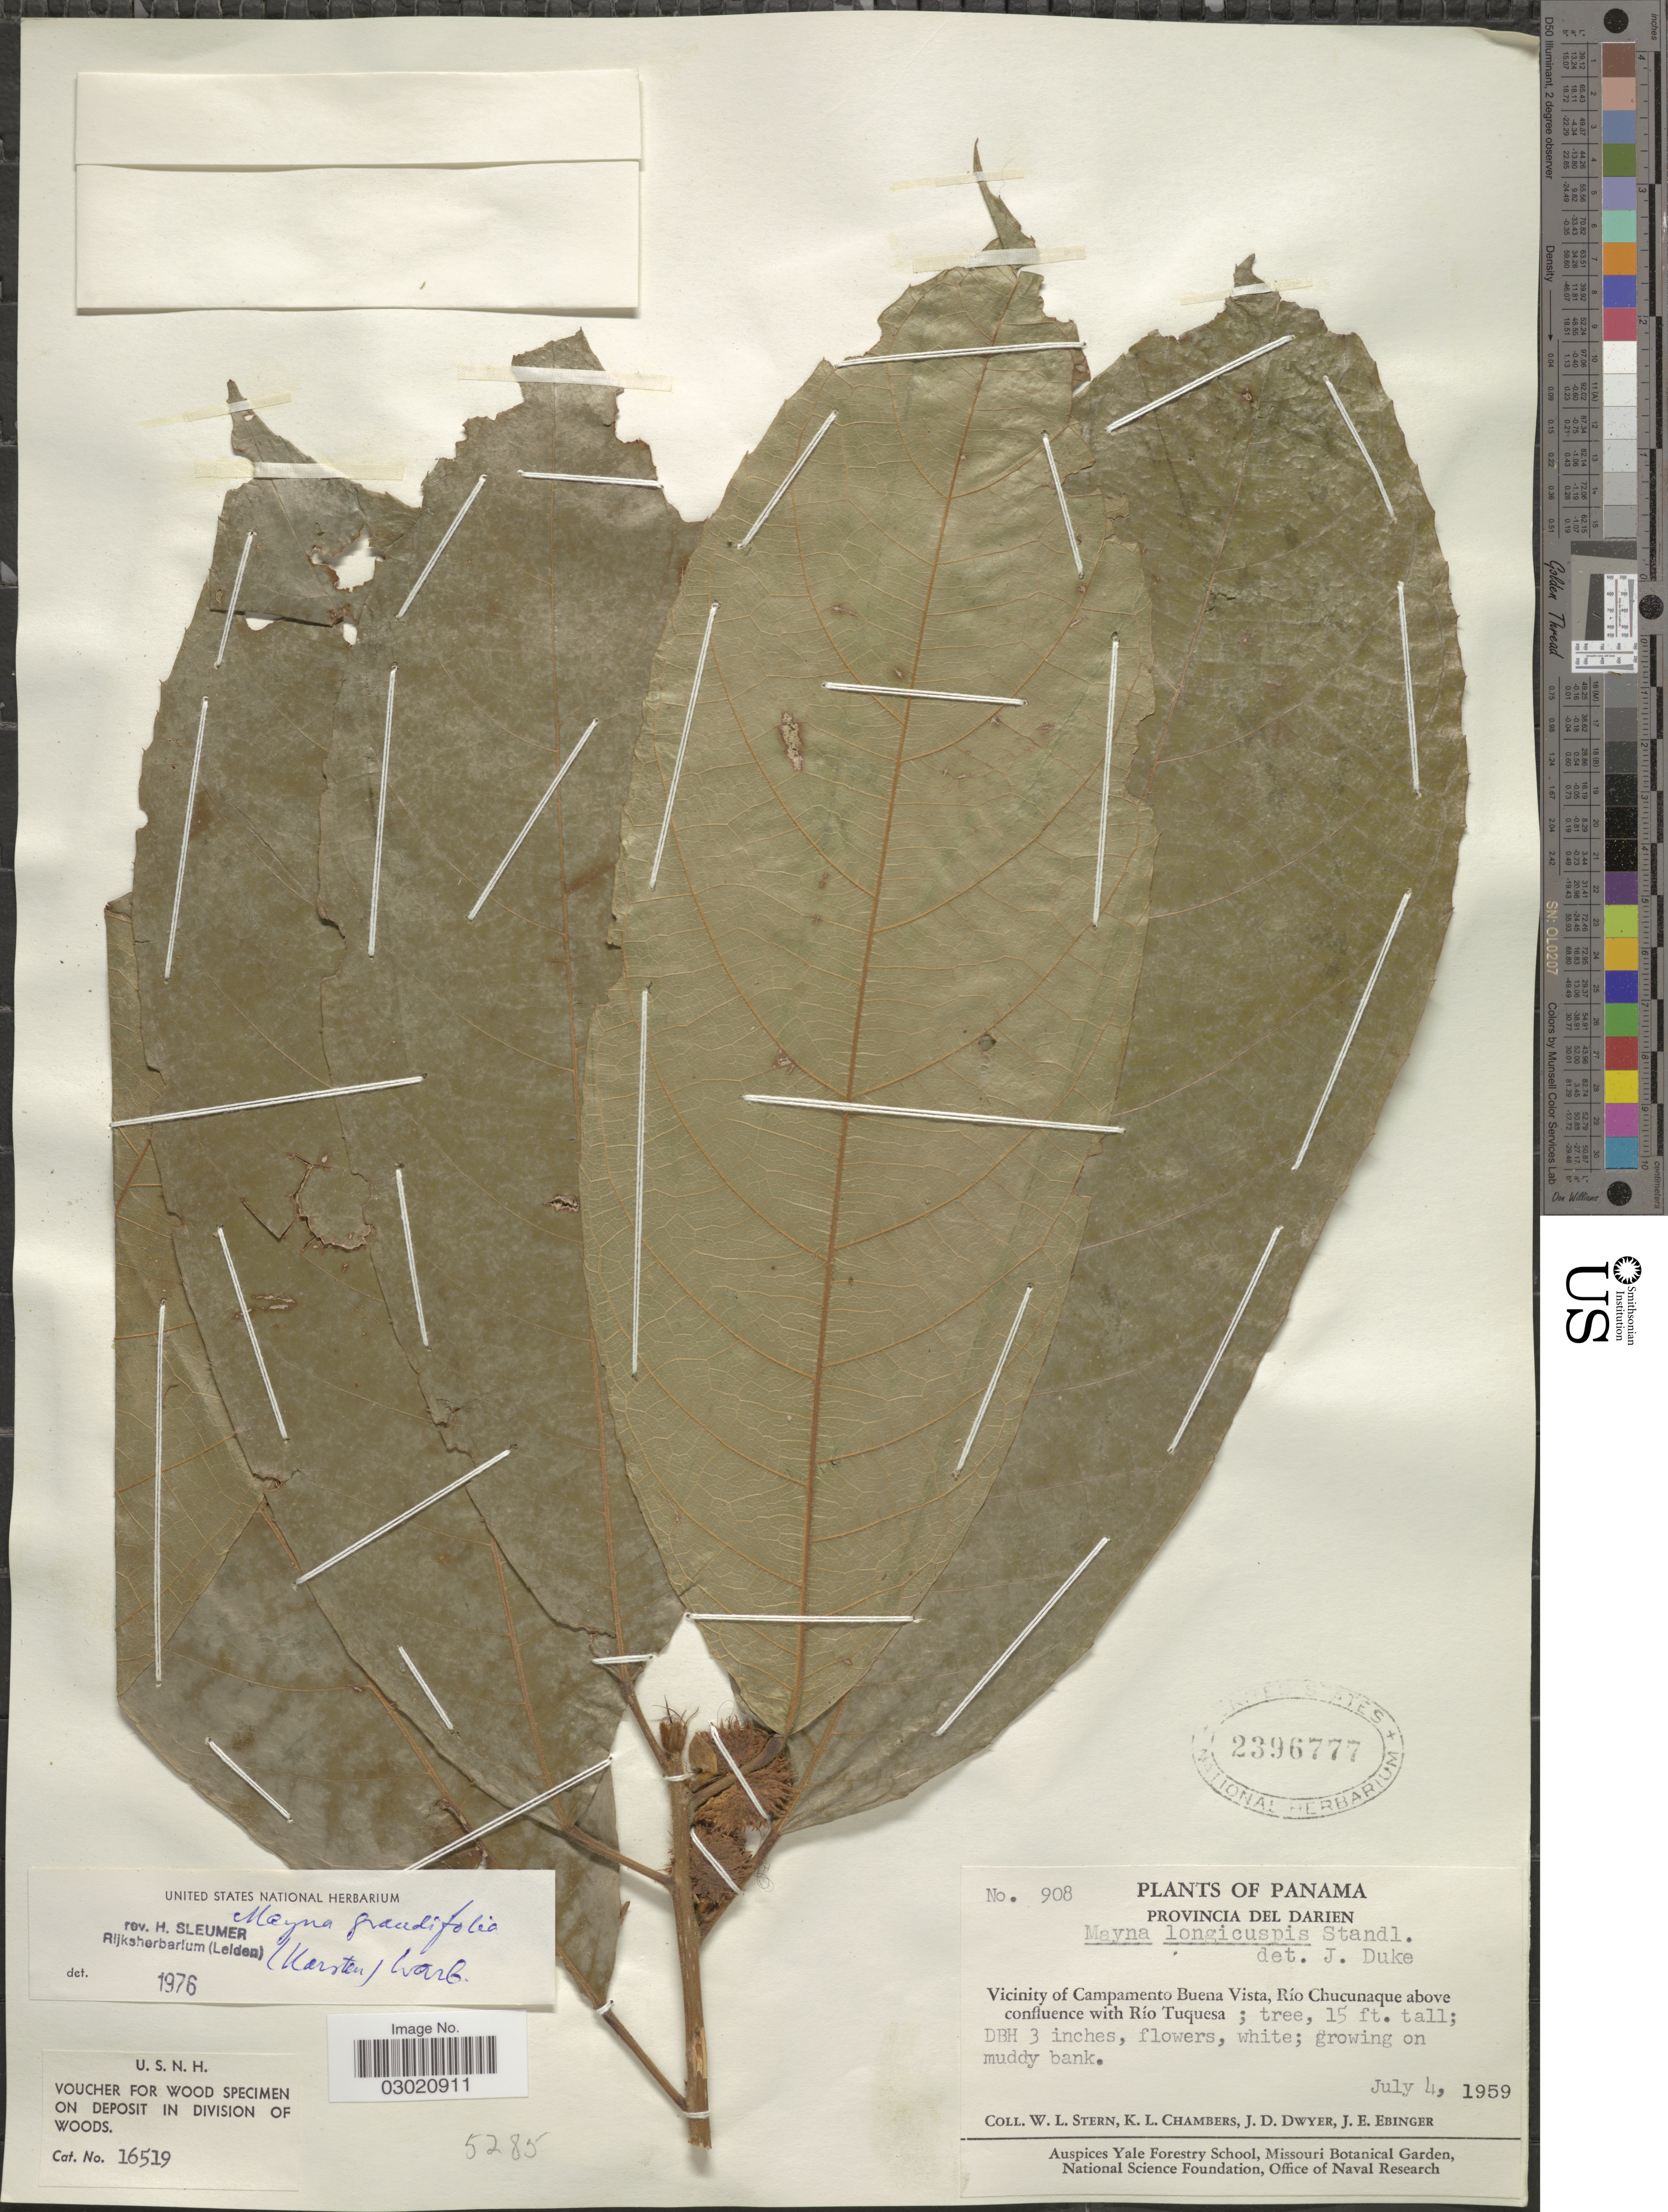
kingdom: Plantae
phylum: Tracheophyta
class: Magnoliopsida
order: Malpighiales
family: Achariaceae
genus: Mayna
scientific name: Mayna odorata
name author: Aubl.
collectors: W. L. Stern, K. Chambers, J. D. Dwyer & J. Ebinger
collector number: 908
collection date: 1959-07-04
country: Panama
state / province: Darién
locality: Vicinity of Campamento Buena Vista, Río Chucunaque above confluence with Río Tuquesa.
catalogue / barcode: US 2396777